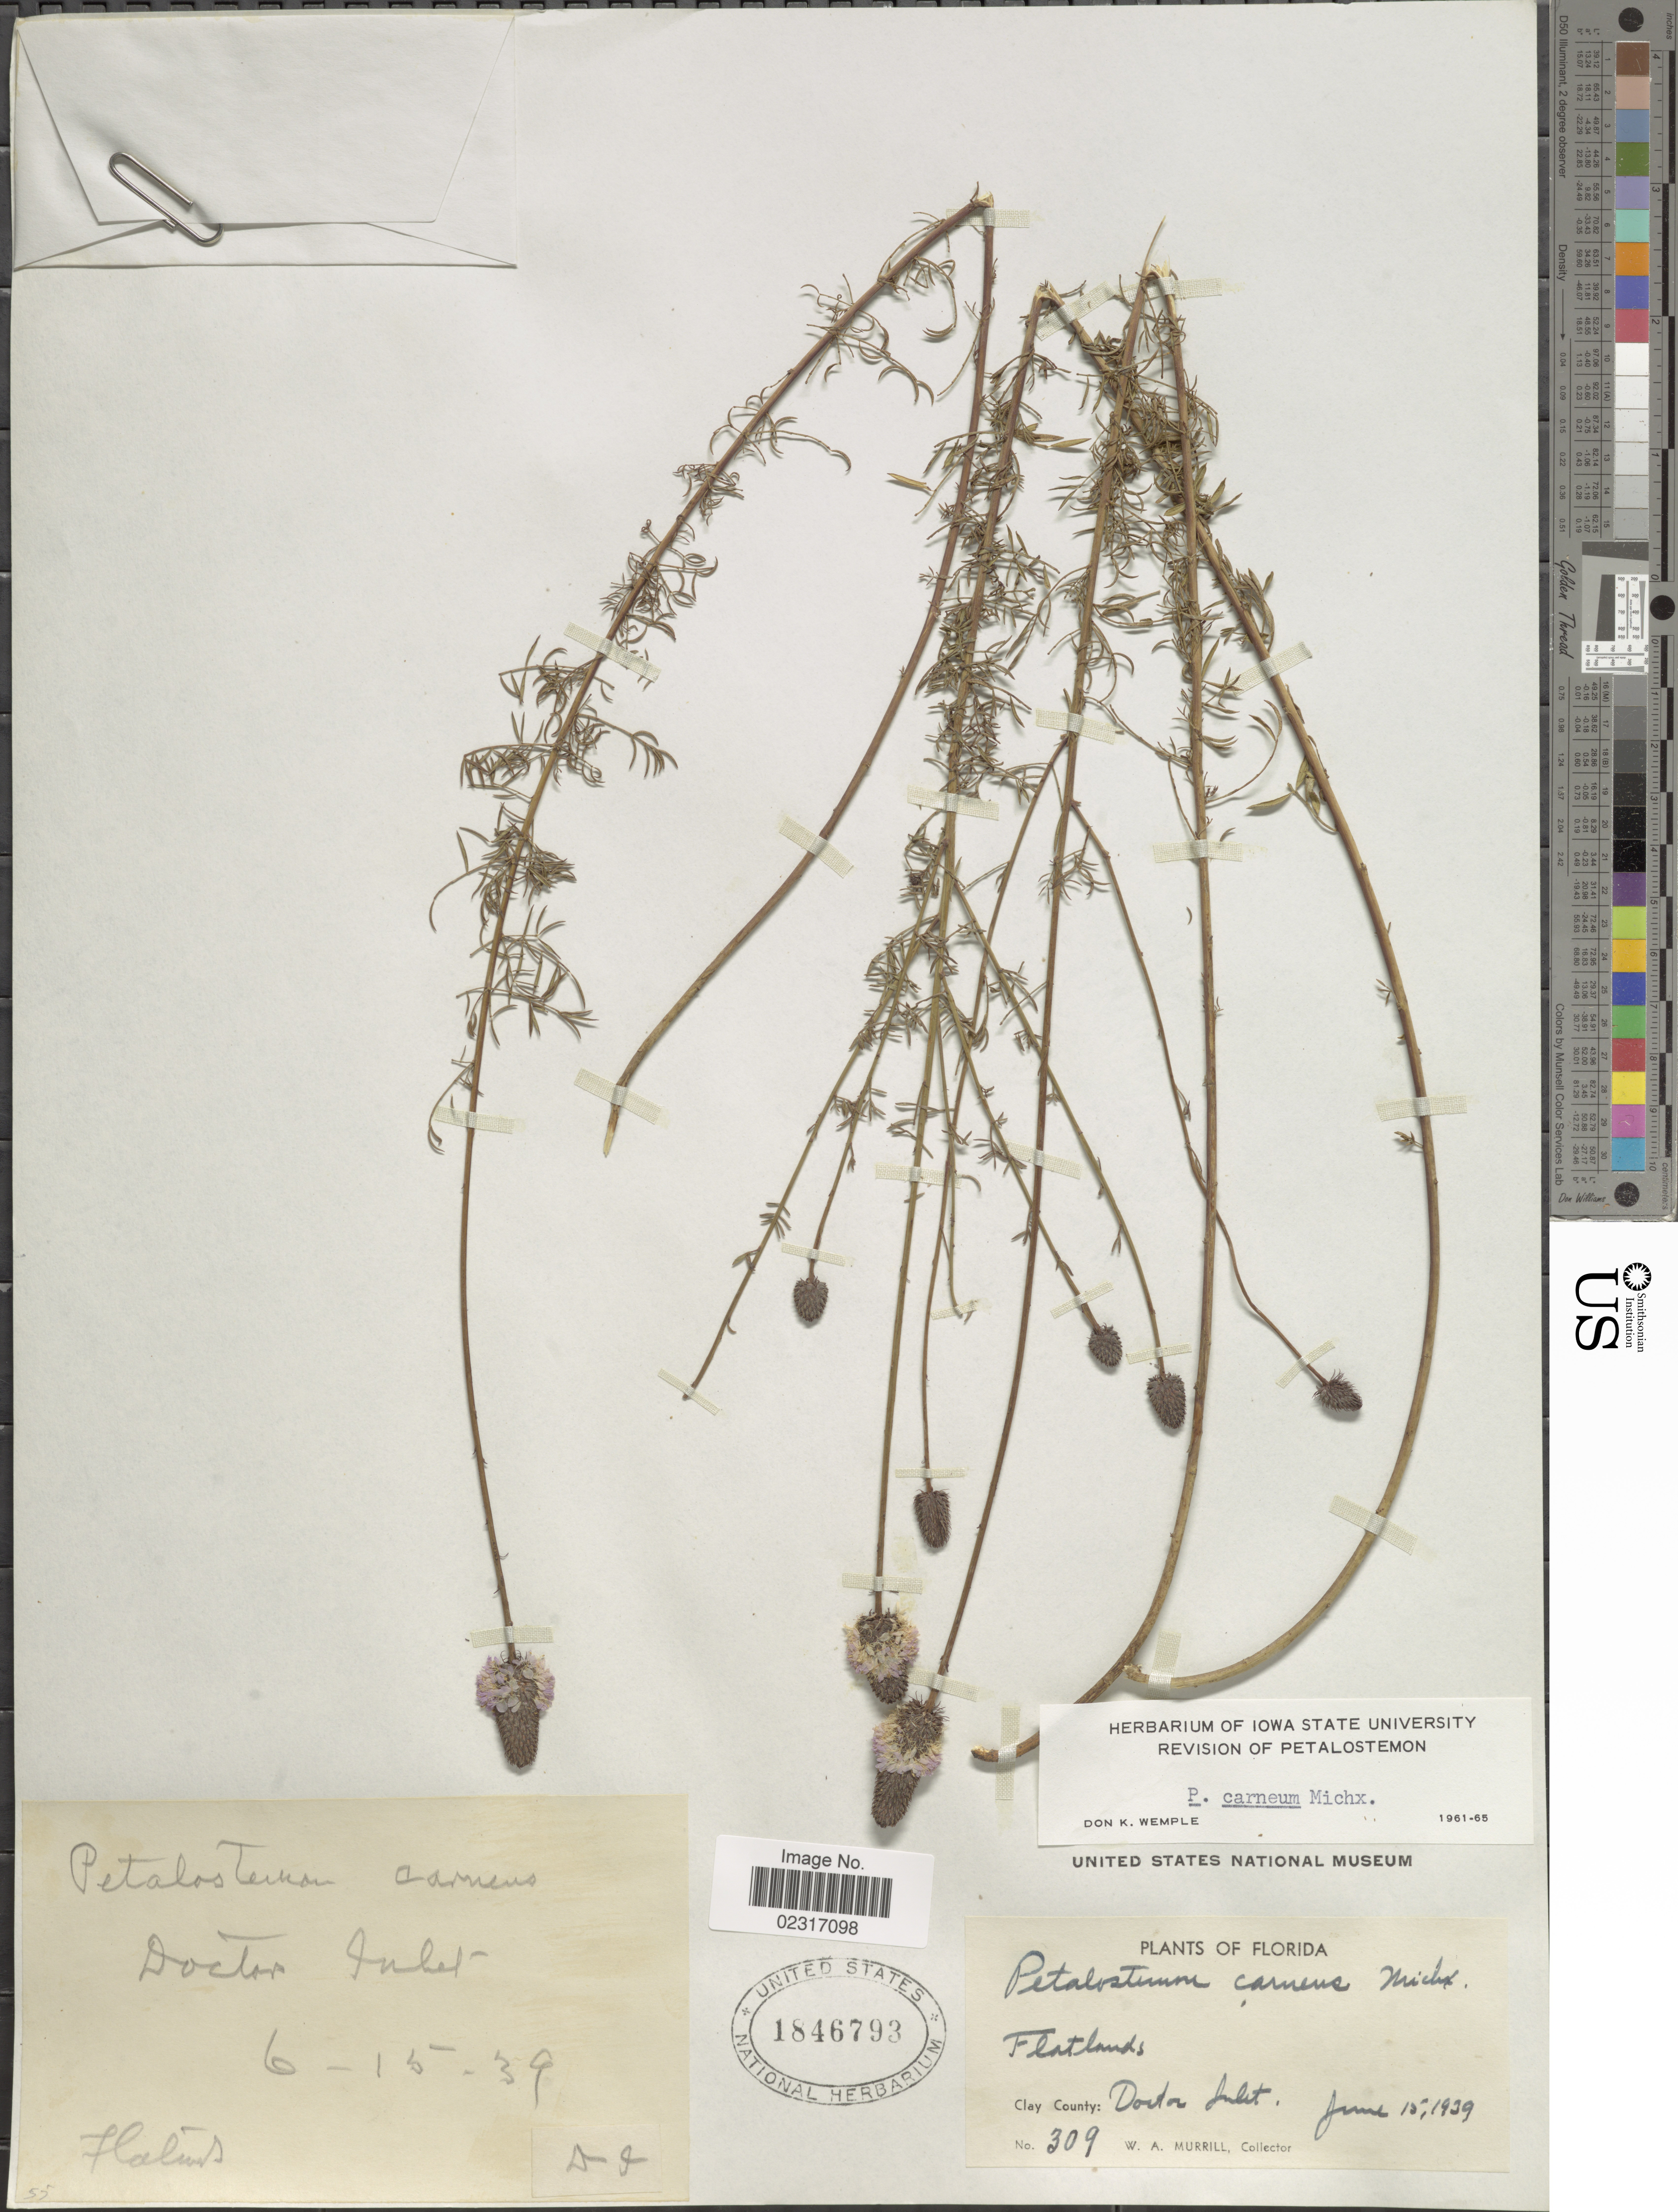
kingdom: Plantae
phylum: Tracheophyta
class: Magnoliopsida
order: Fabales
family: Fabaceae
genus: Dalea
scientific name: Dalea carnea var. carnea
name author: (Michx.) Poir.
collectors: W. A. Murrill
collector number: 309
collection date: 1939-06-15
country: United States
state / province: Florida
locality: Clay County: Doctor Inlet.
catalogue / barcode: US 1846793